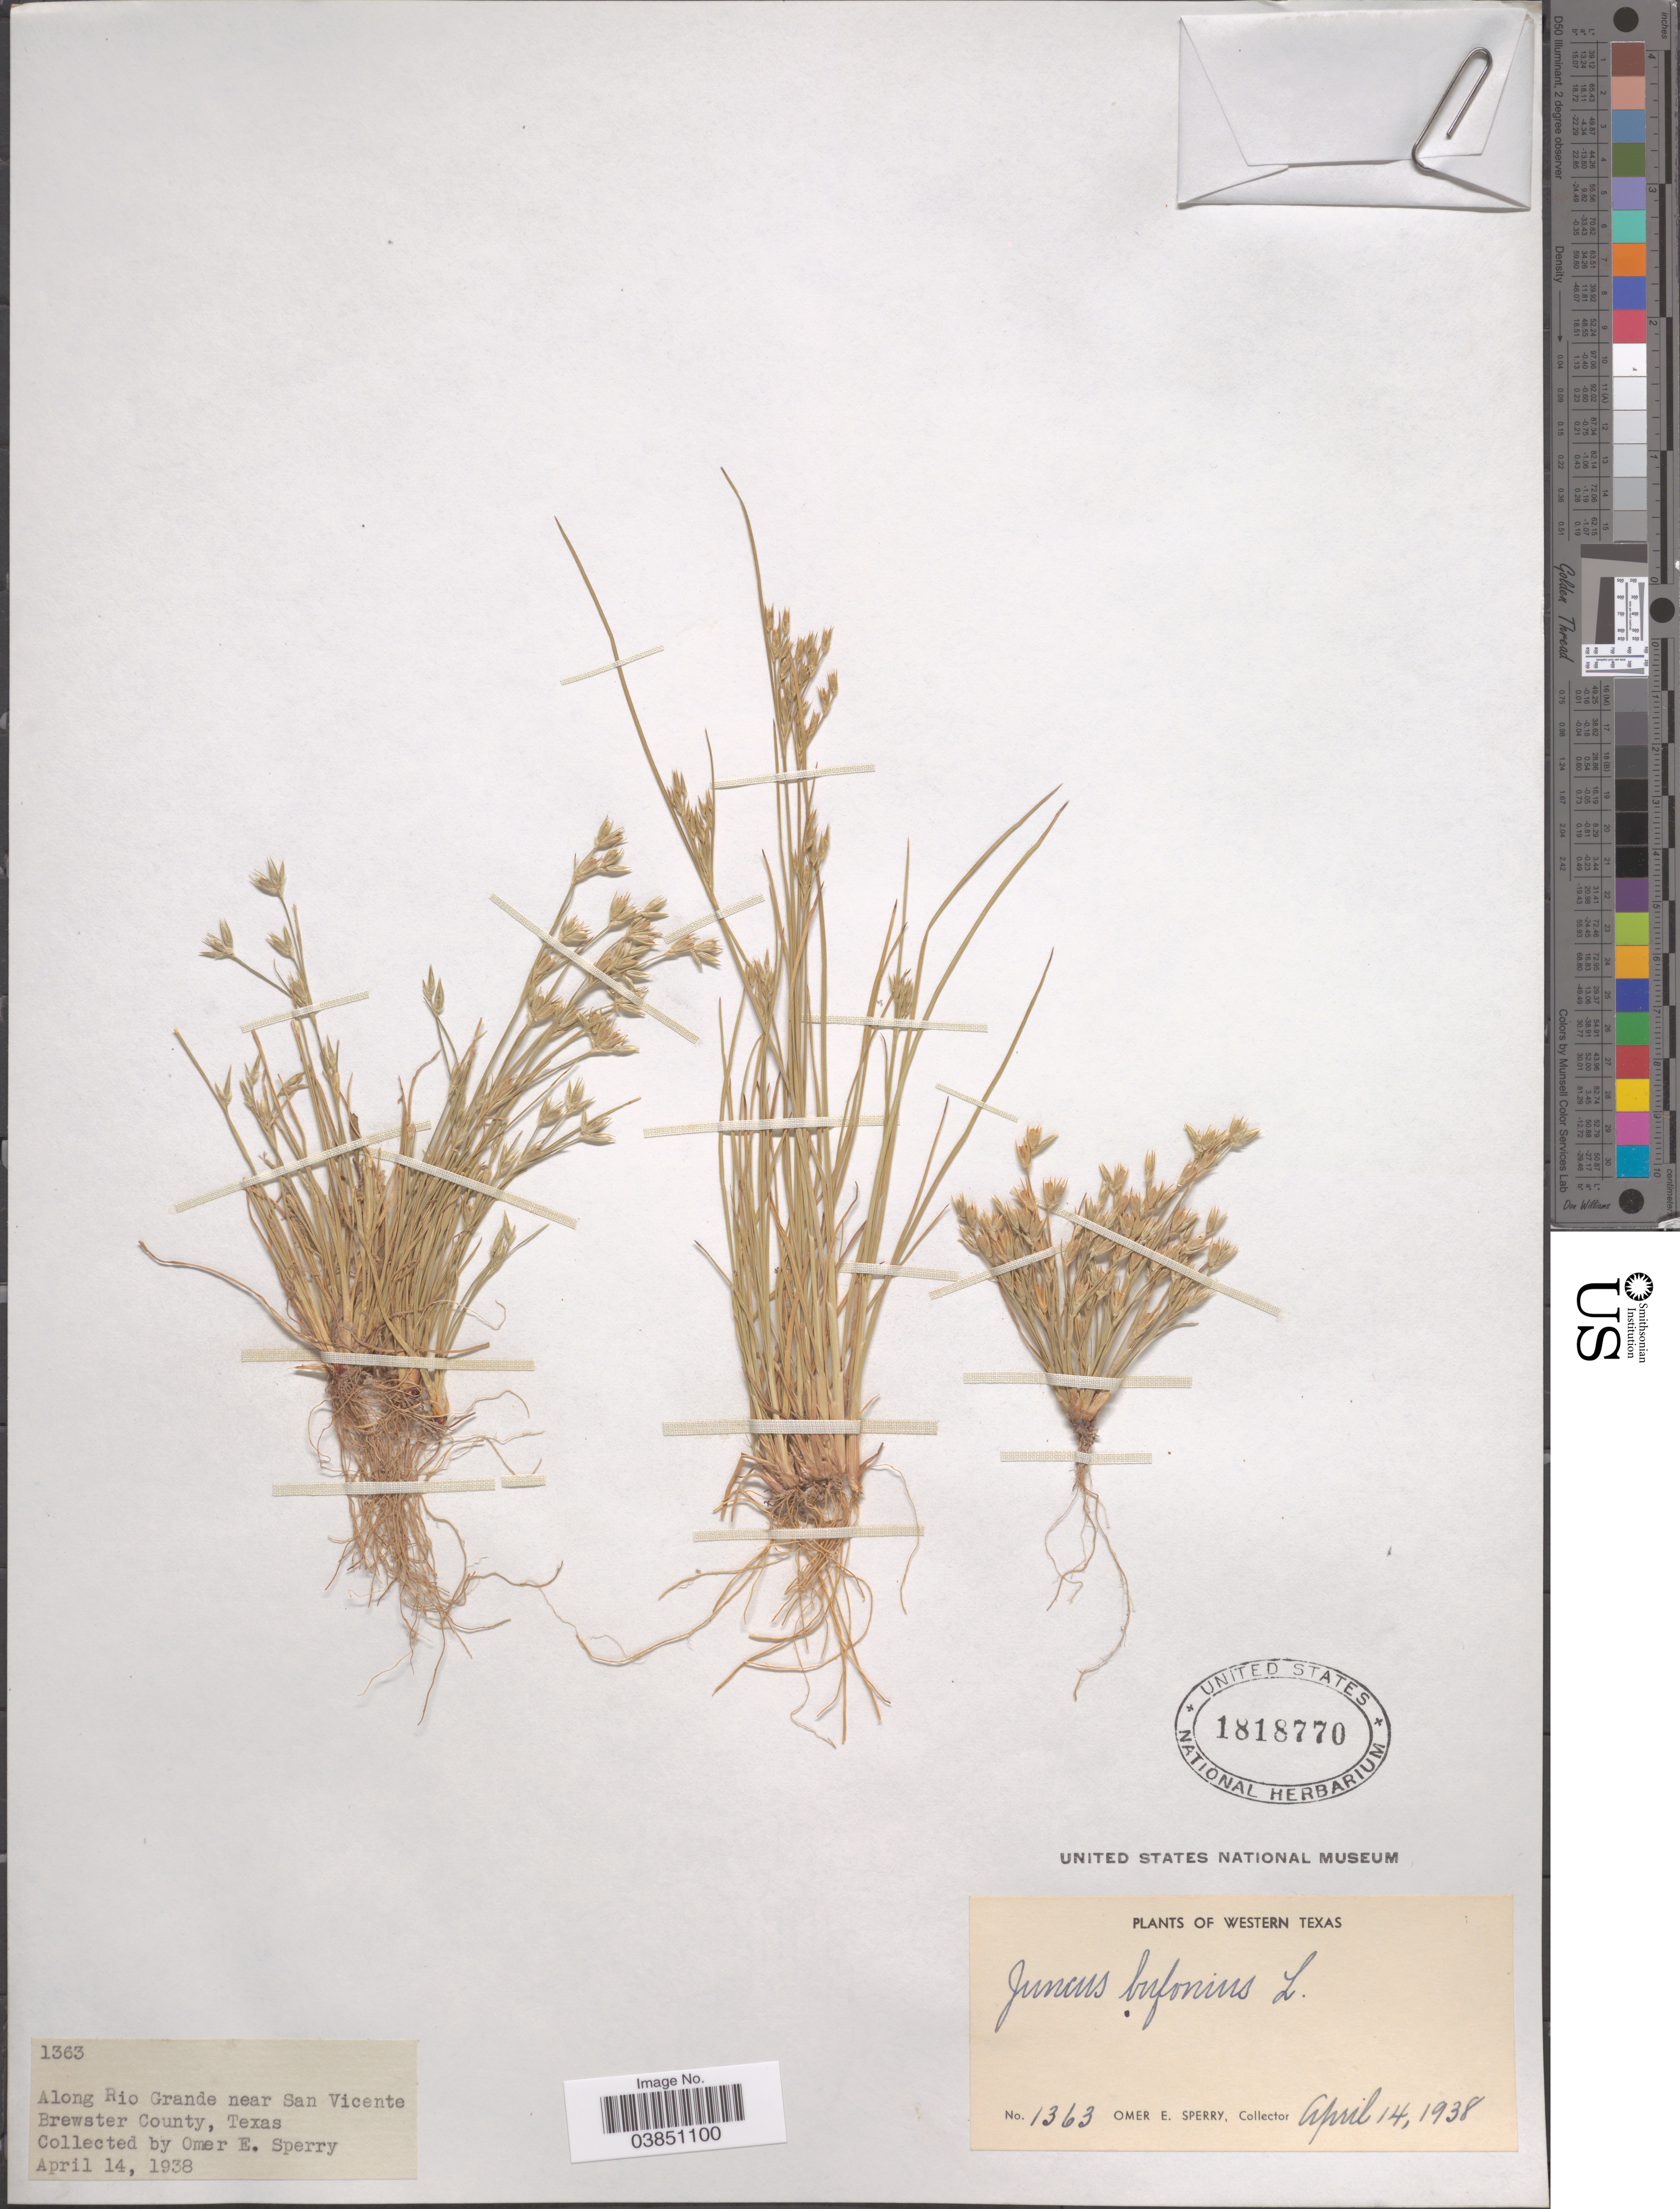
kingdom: Plantae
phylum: Tracheophyta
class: Liliopsida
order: Poales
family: Juncaceae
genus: Juncus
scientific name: Juncus bufonius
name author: L.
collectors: O. E. Sperry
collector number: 1363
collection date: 1938-04-14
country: United States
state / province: Texas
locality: Along Rio Grande near San Vicente. Brewster County, Western Texas.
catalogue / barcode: US 1818770